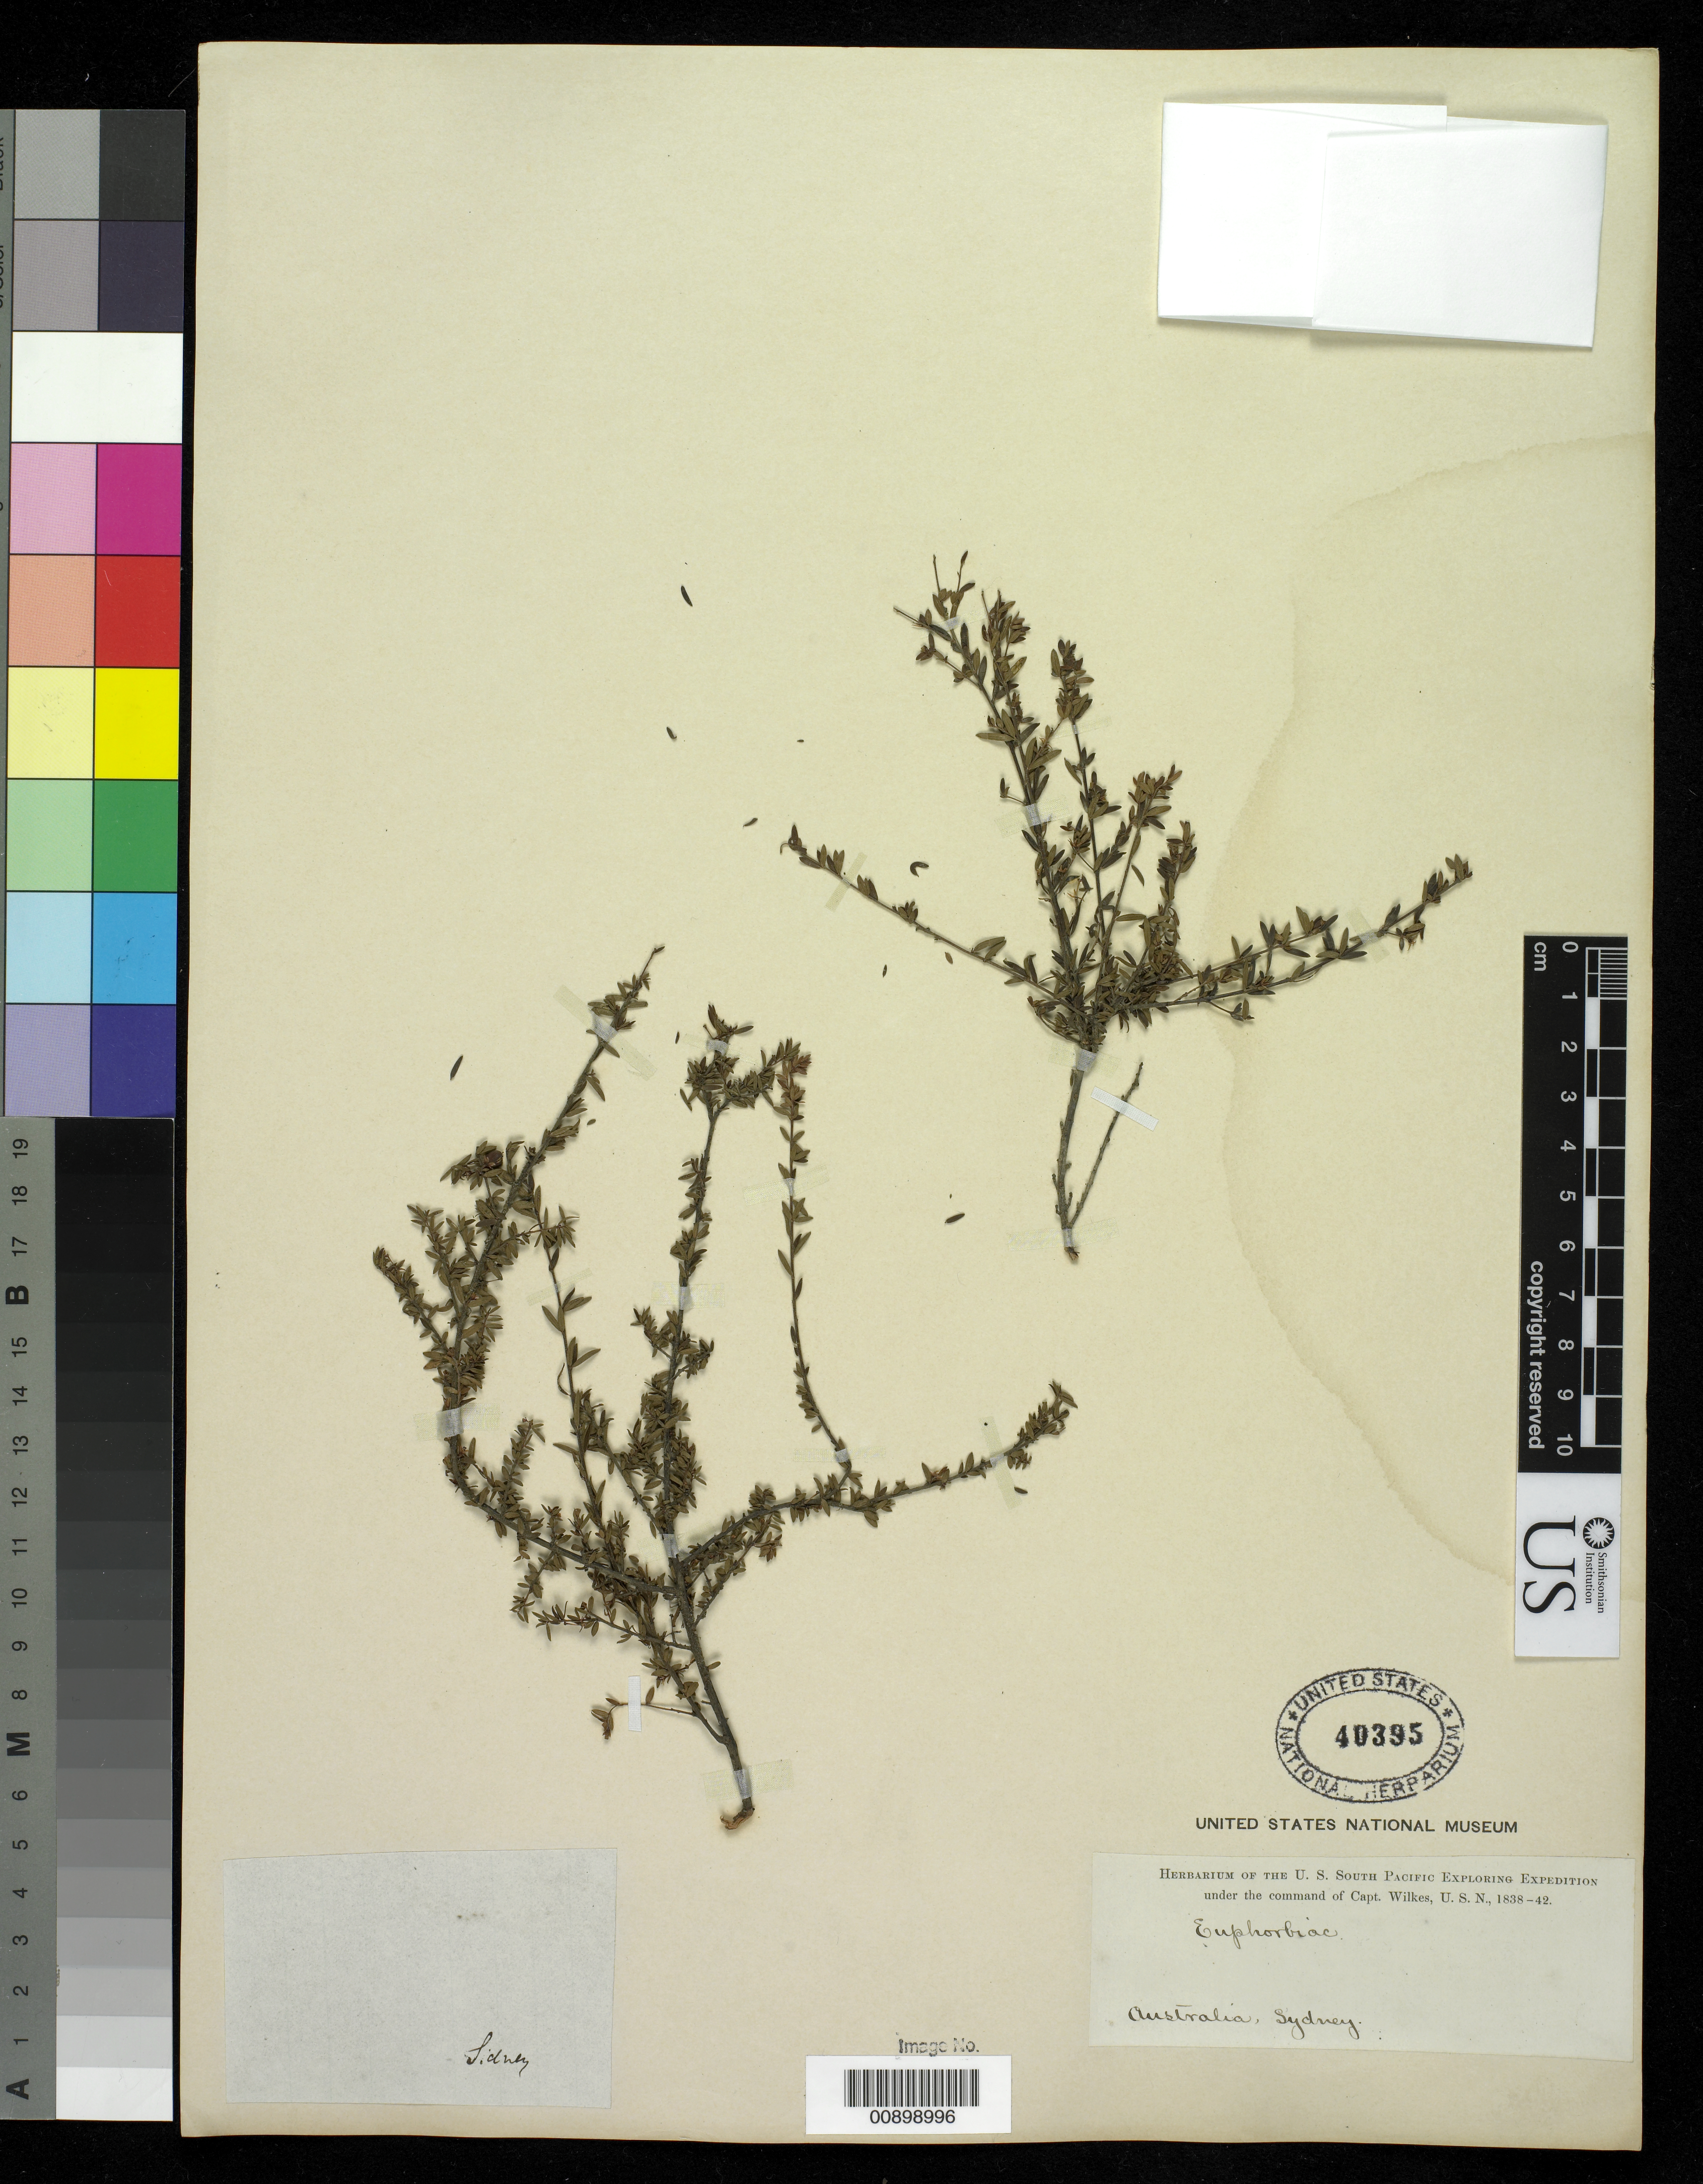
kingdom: Plantae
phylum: Tracheophyta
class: Magnoliopsida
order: Malpighiales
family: Euphorbiaceae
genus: Euphorbia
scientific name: Euphorbia sp.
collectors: Wilkes Explor. Exped.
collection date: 1838/1842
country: Australia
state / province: New South Wales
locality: Sydney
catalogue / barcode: US 40395